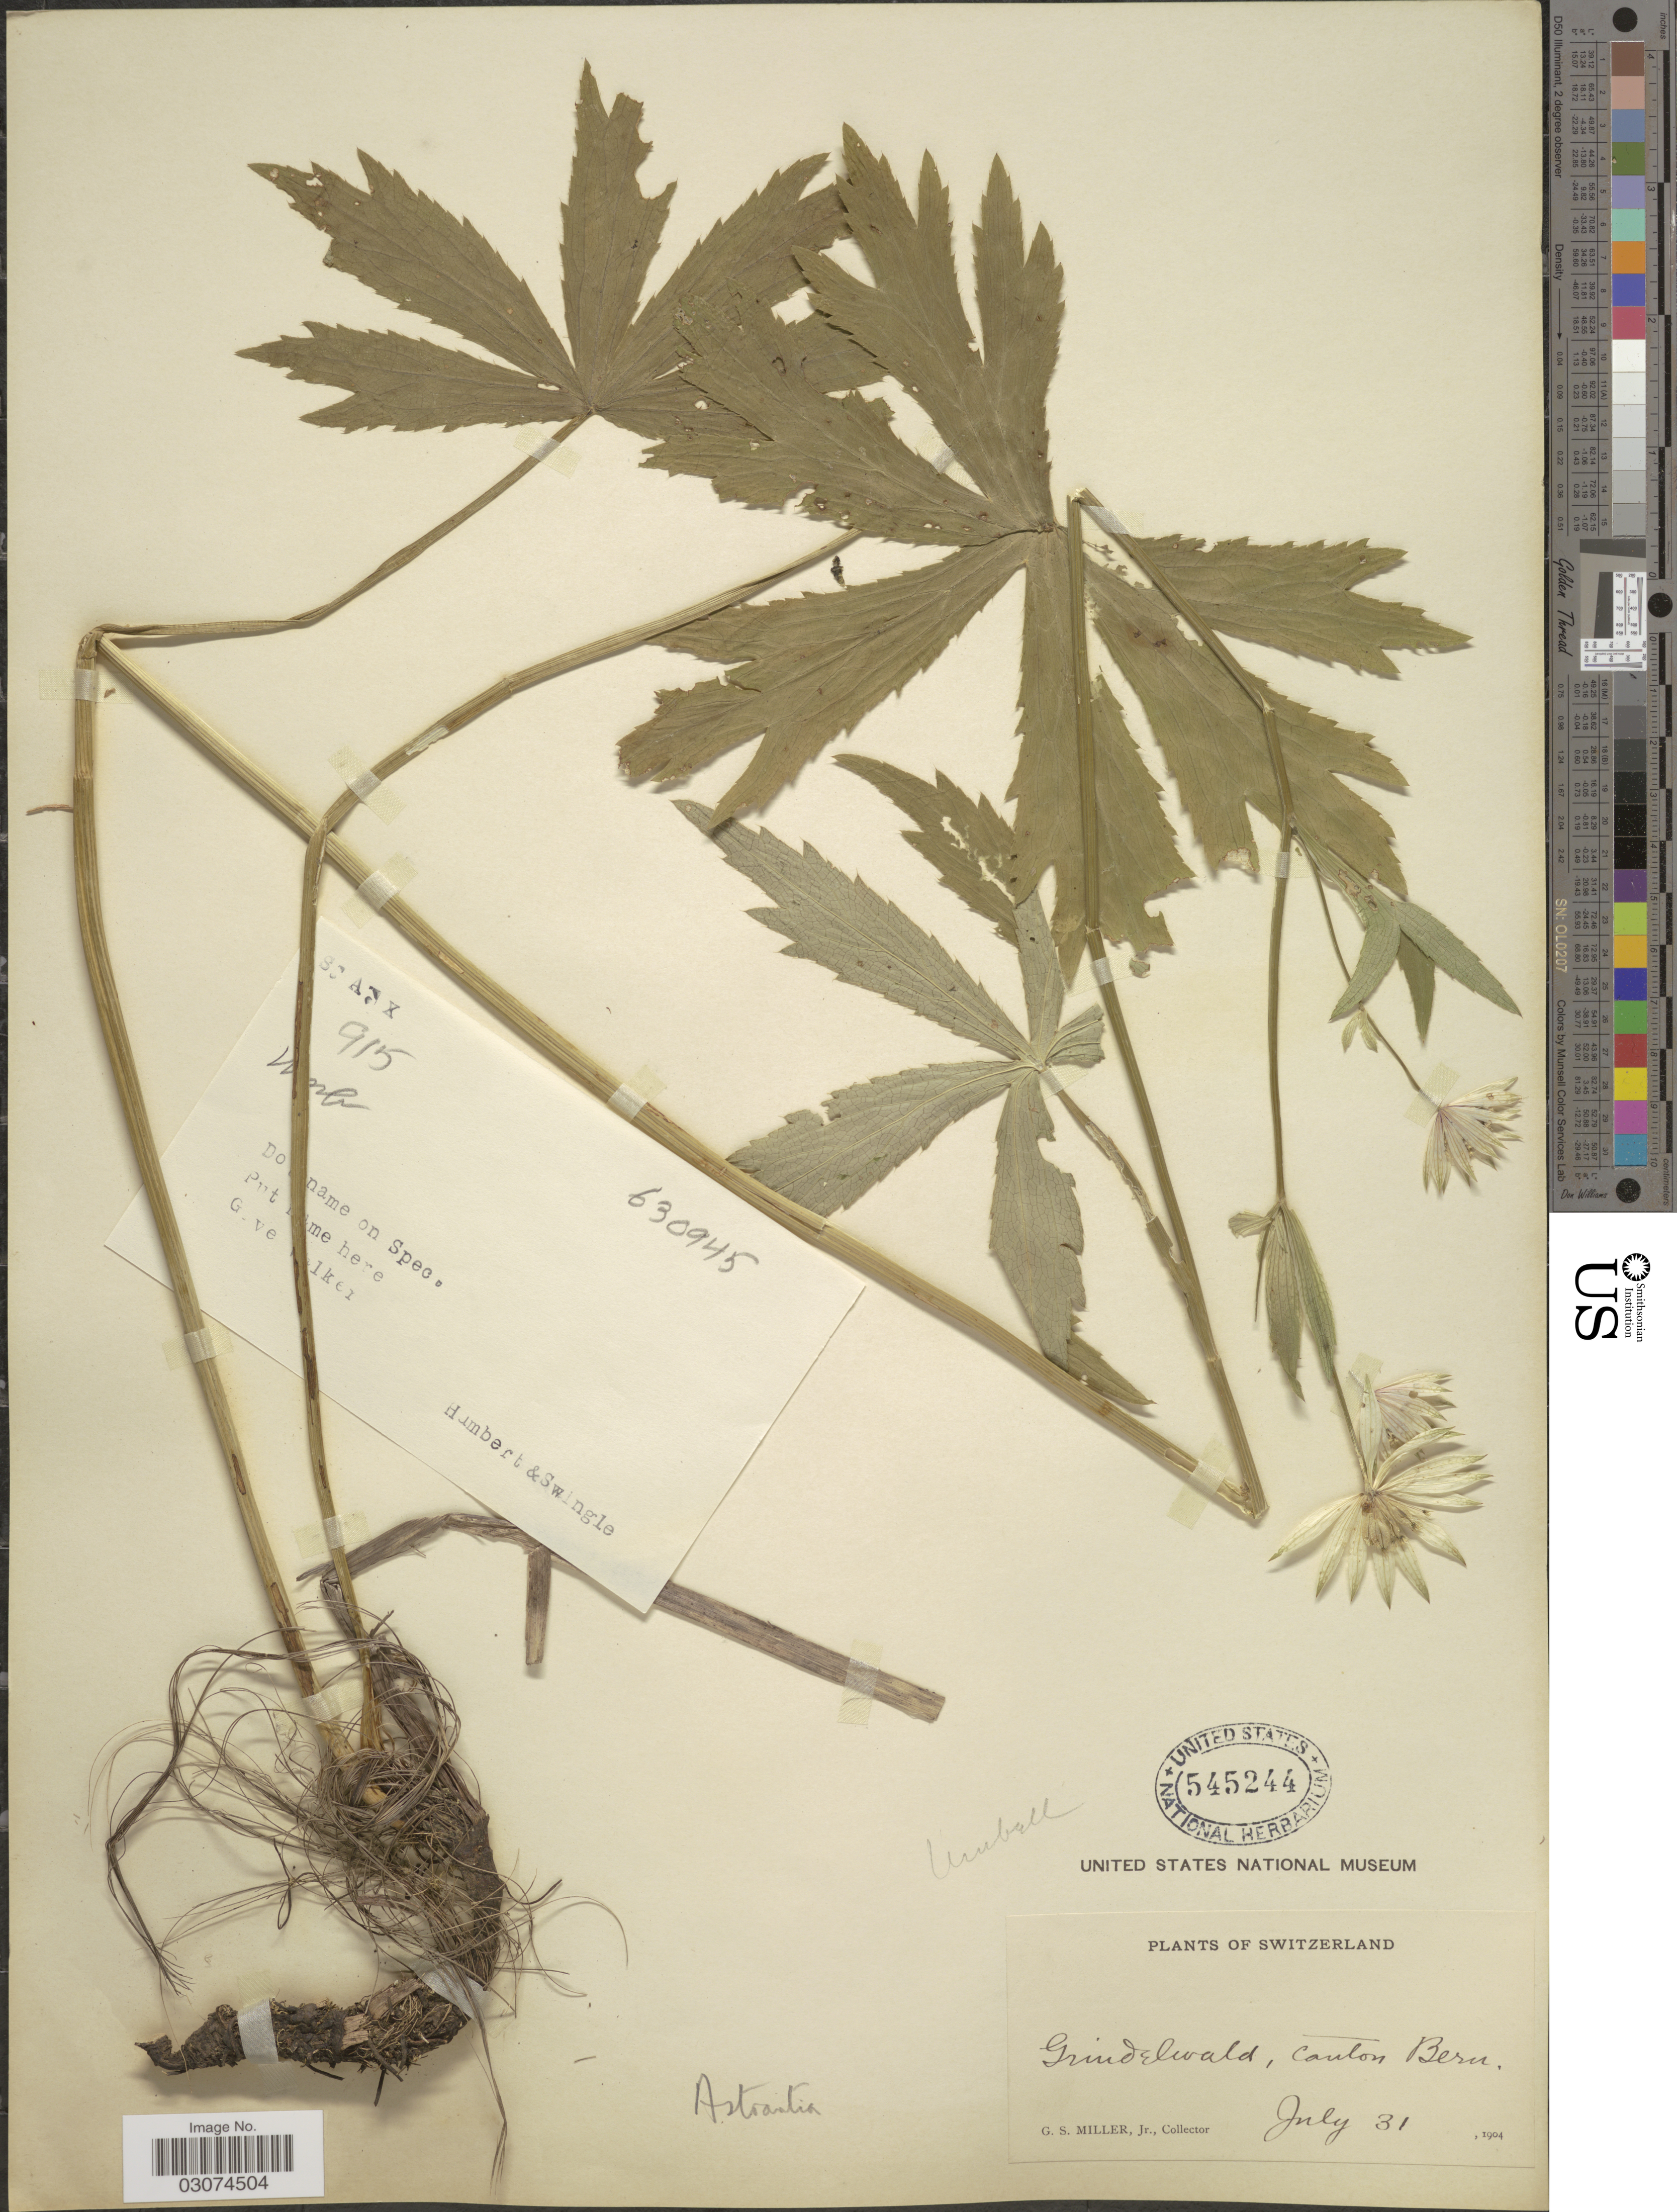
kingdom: Plantae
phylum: Tracheophyta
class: Magnoliopsida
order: Apiales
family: Apiaceae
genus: Astrantia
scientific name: Astrantia sp.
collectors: G. S. Miller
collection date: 1904-07-31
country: Switzerland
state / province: Bern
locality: Grindelwald.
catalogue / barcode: US 545244